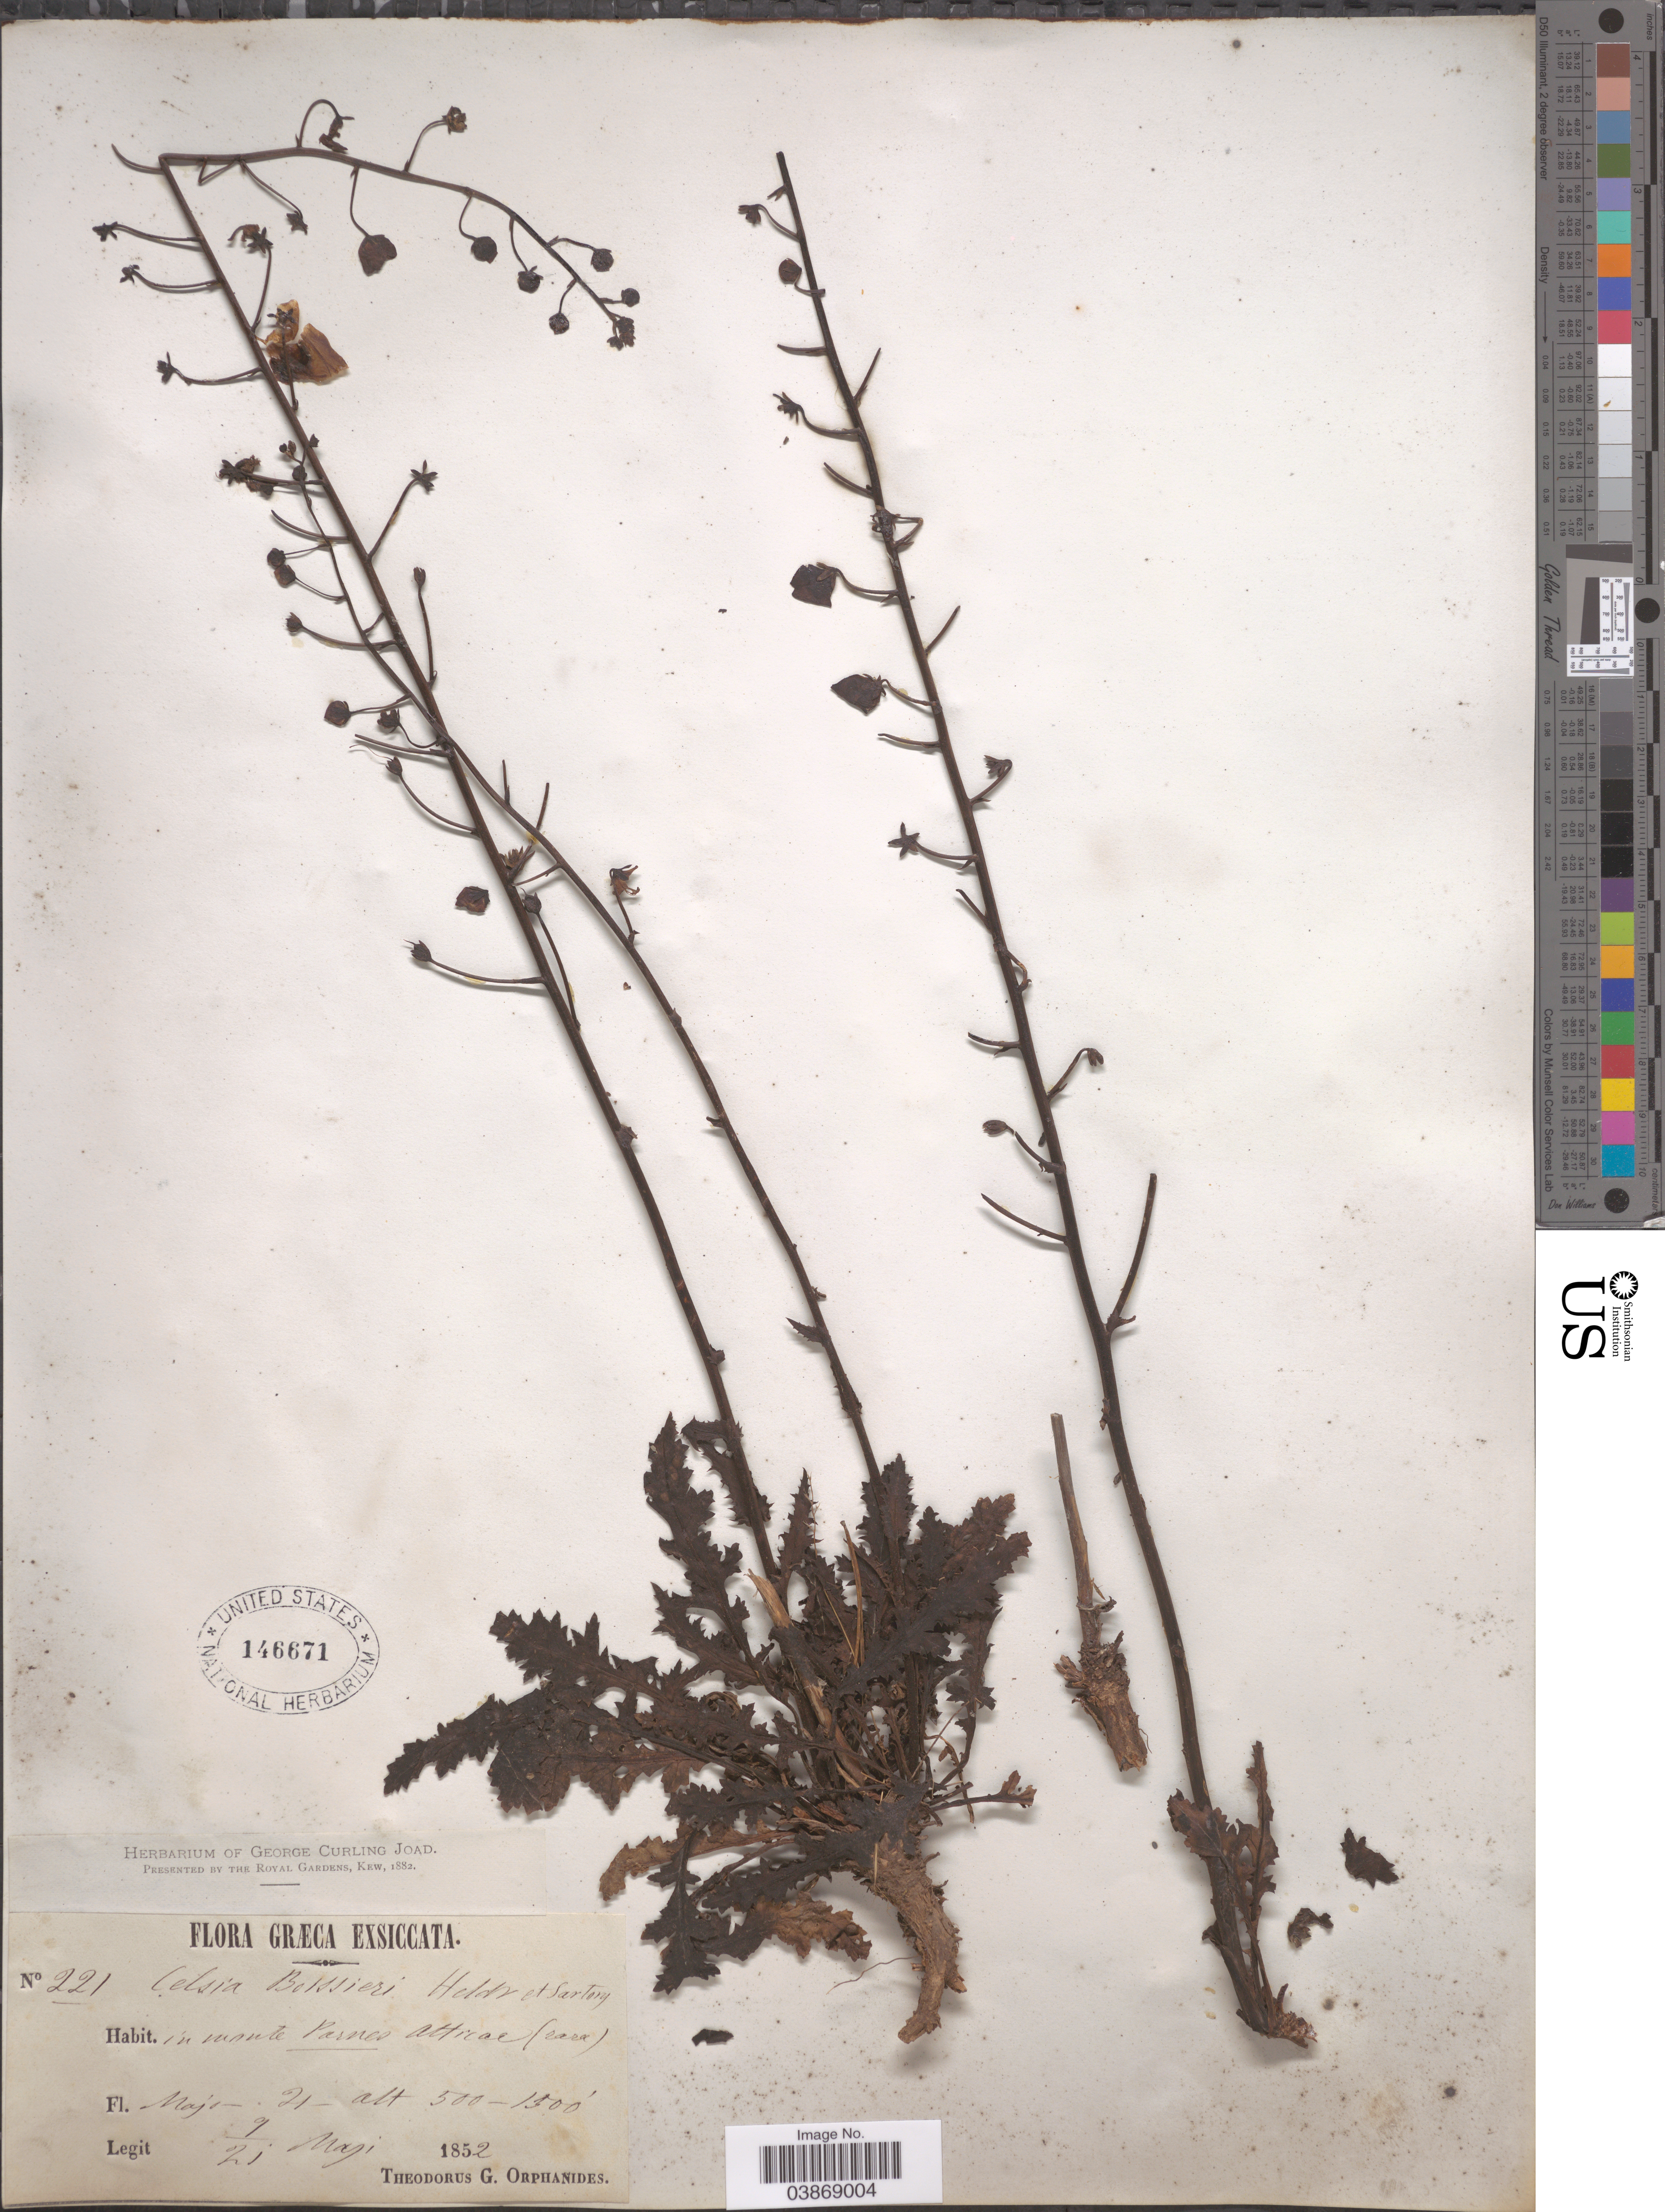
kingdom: Plantae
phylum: Tracheophyta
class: Magnoliopsida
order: Lamiales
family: Scrophulariaceae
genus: Celsia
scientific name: Celsia boissieri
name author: Heldr. & Sart. ex Boiss.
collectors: T. G. Orphanides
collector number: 221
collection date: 1852-05-09/1852-05-21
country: Greece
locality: In monte Parneo Atticae.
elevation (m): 152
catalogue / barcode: US 146671